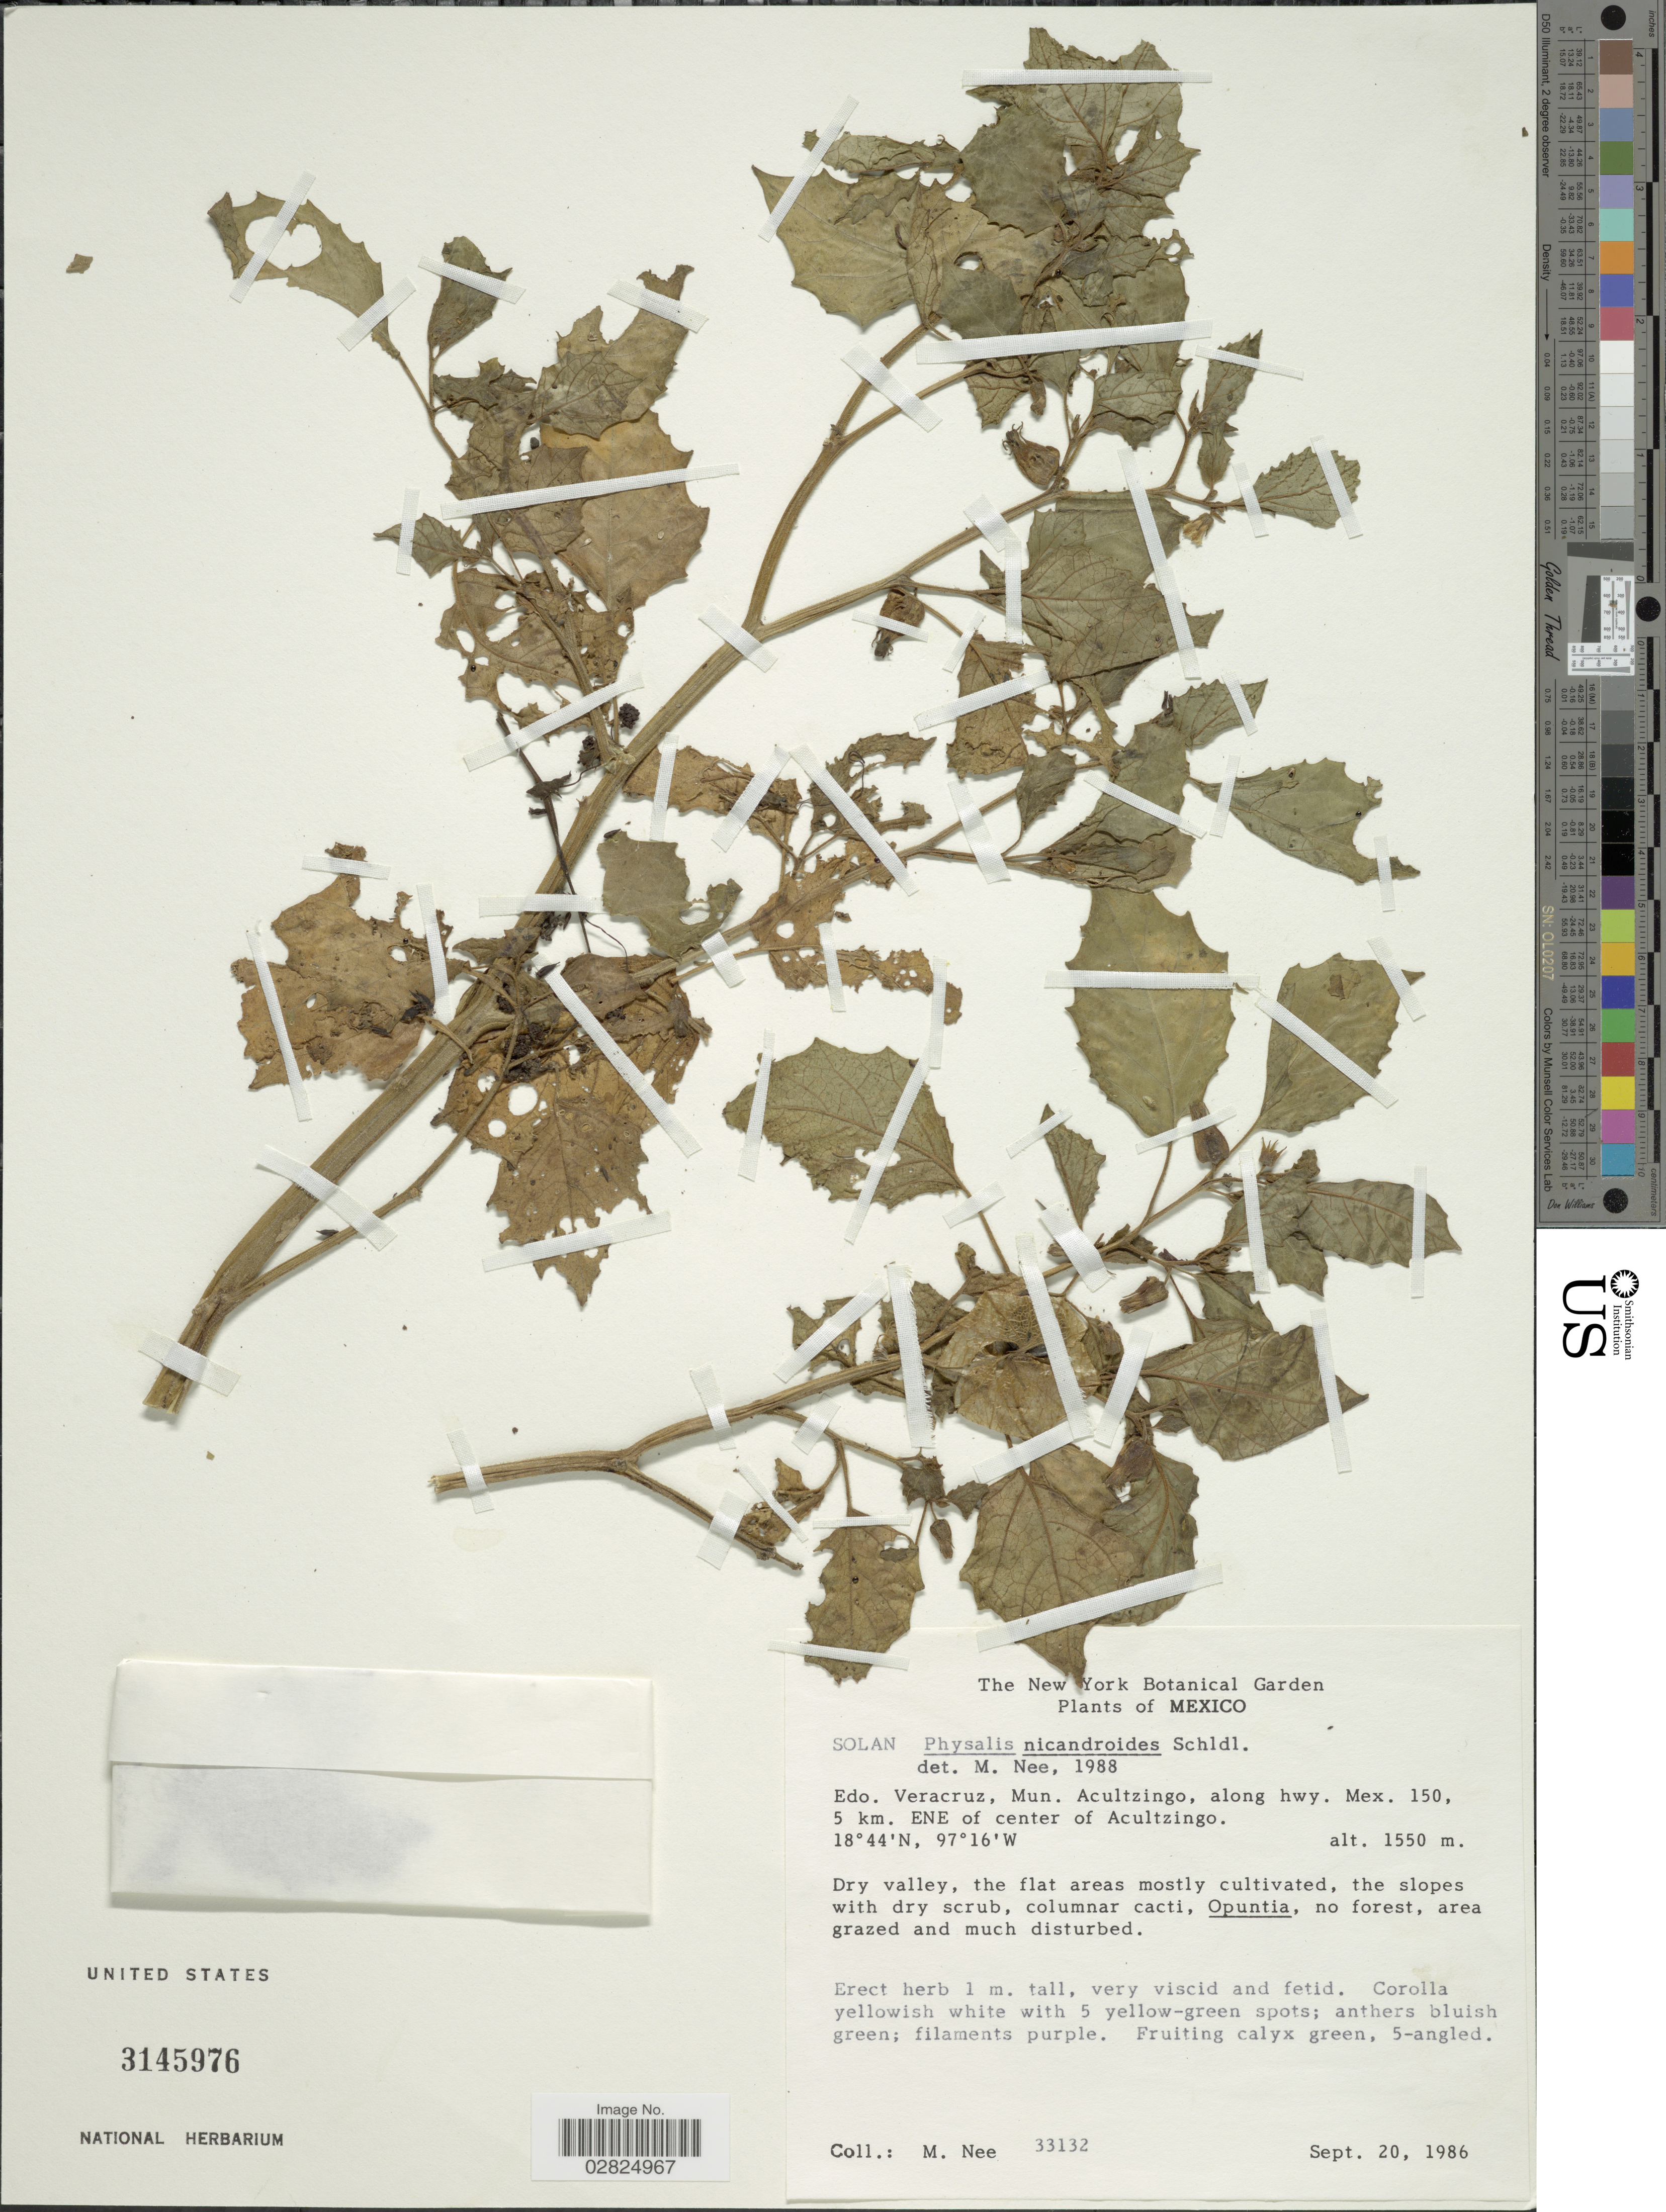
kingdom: Plantae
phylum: Tracheophyta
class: Magnoliopsida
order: Solanales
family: Solanaceae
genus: Physalis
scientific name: Physalis nicandroides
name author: Schltdl.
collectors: M. Nee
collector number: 33132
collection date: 1986-09-20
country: Mexico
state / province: Veracruz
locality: Edo. Veracruz, Mun. Acultzingo, along hwy. Mex. 150, 5 km. ENE of center of Acultzingo.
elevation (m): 1550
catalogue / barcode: US 3145976